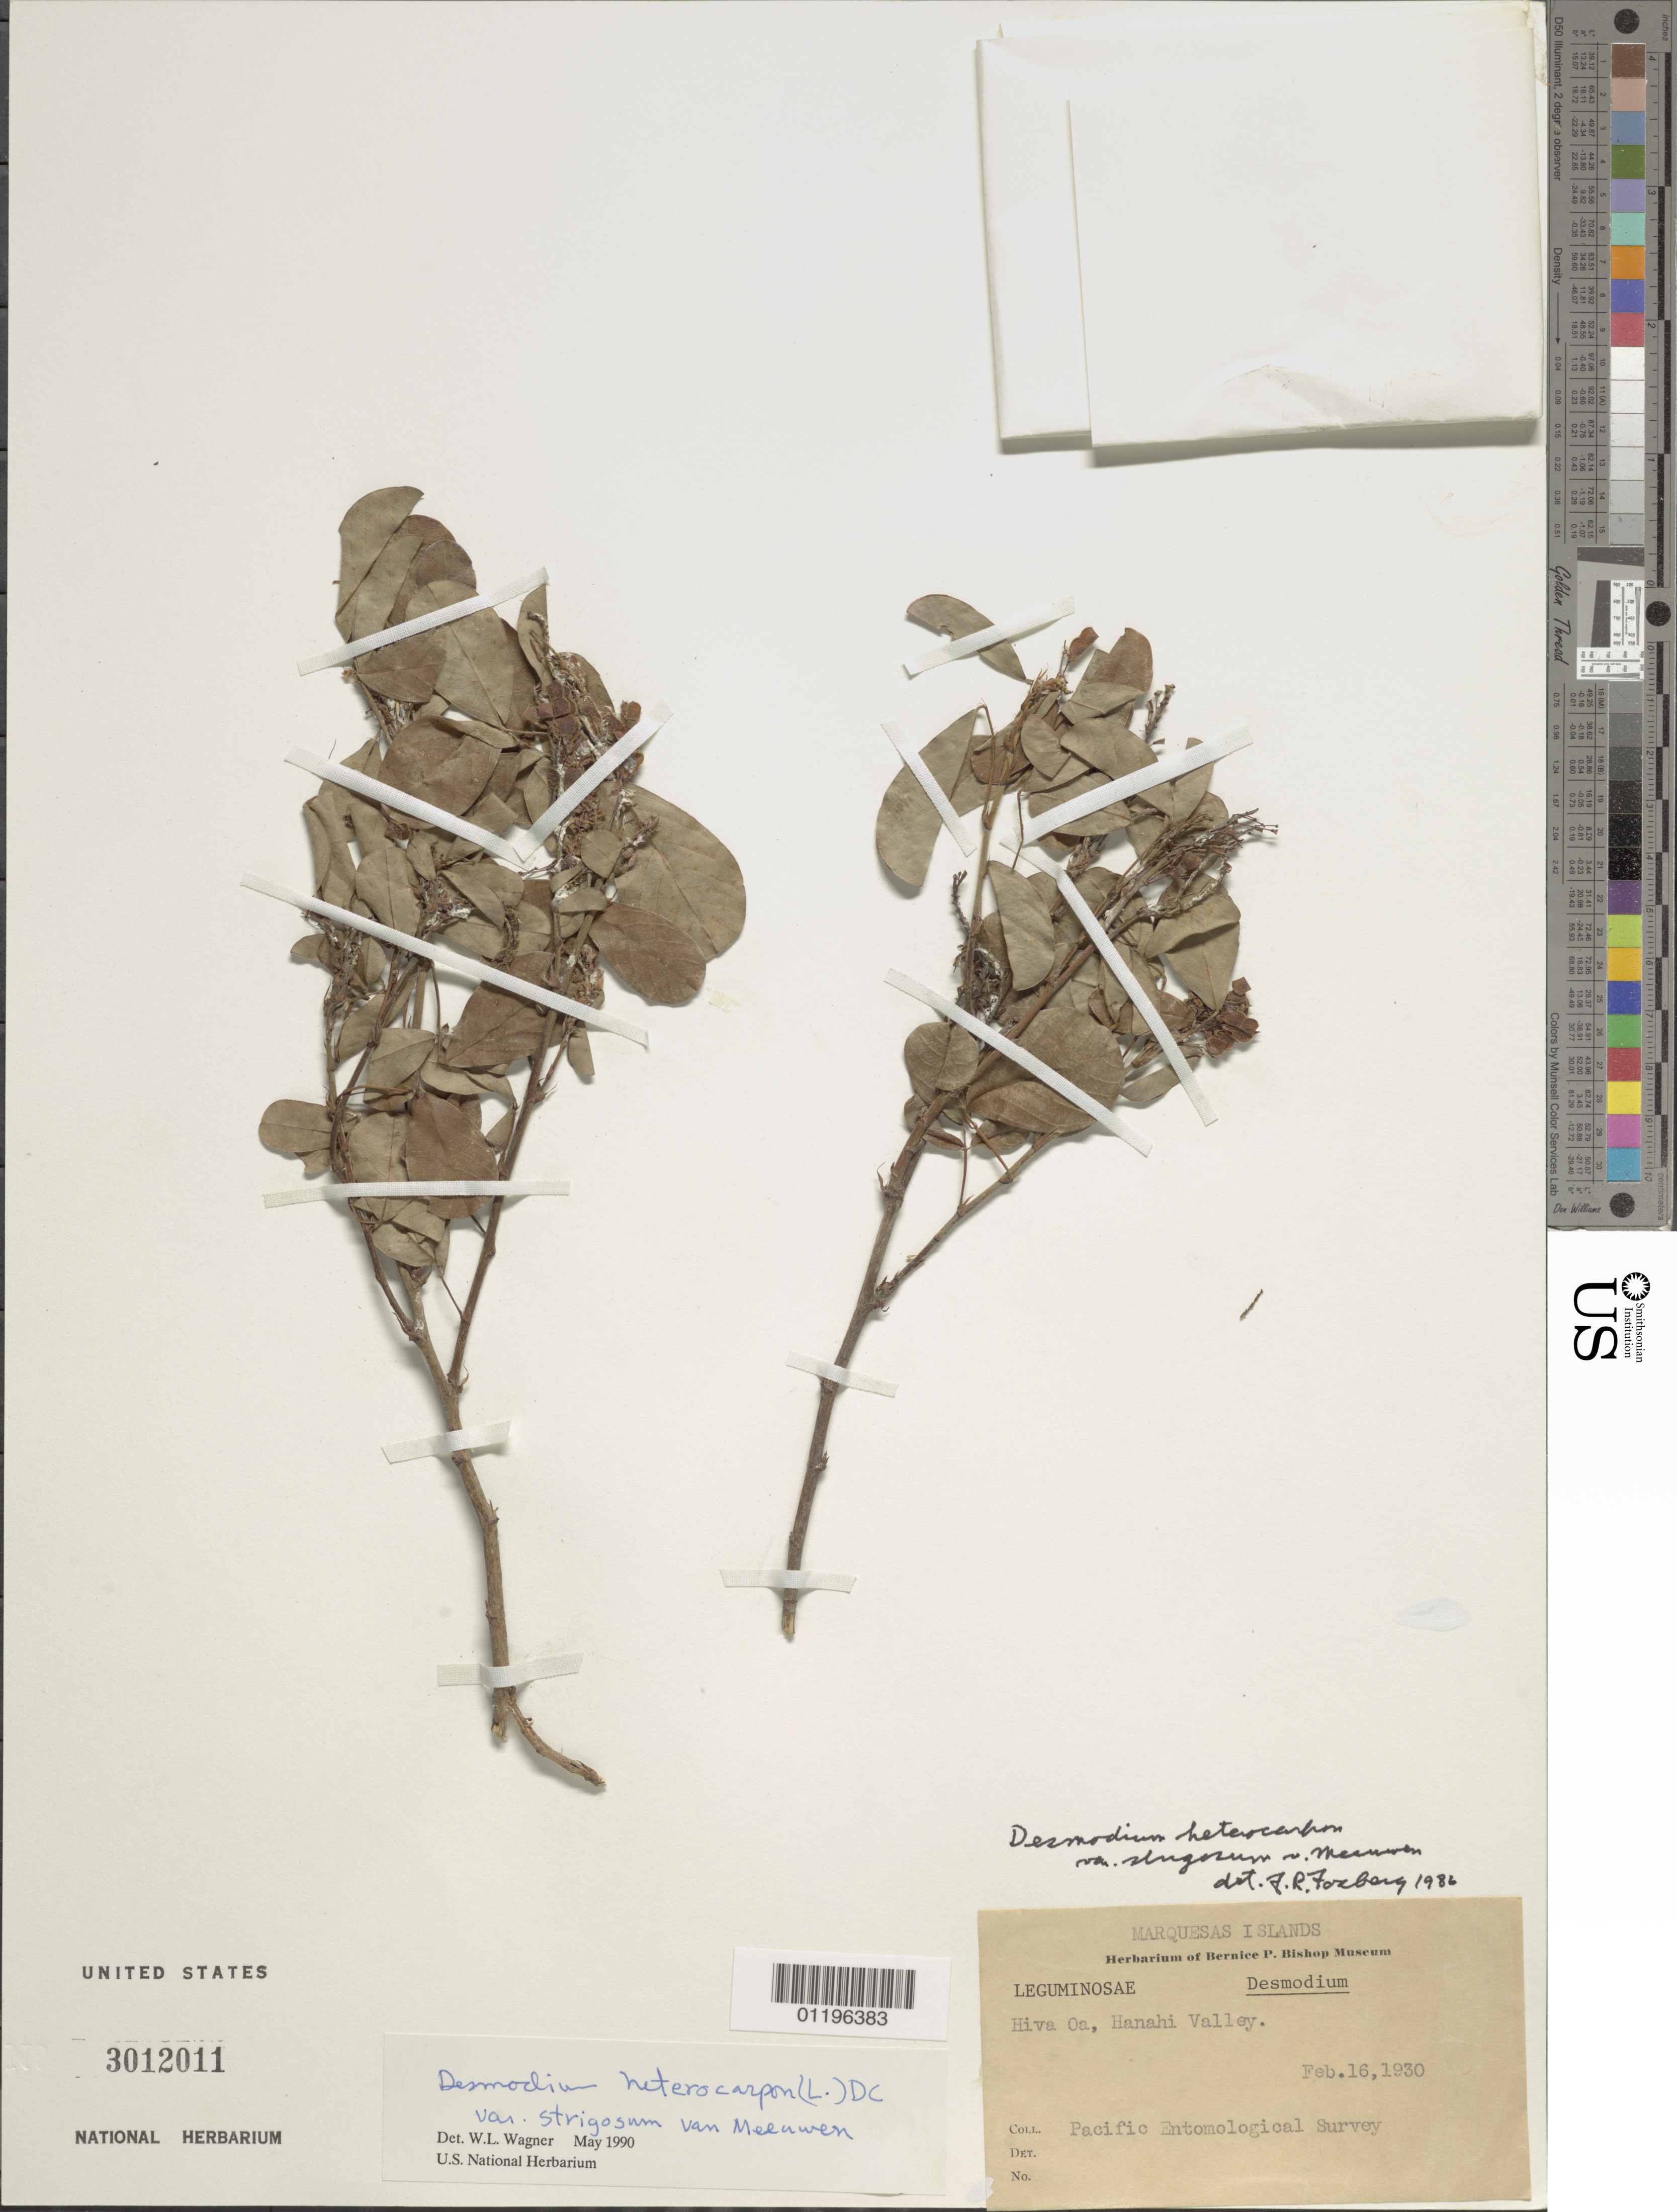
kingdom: Plantae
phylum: Tracheophyta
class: Magnoliopsida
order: Fabales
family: Fabaceae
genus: Grona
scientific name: Grona heterocarpos var. strigosa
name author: (Meeuwen) H. Ohashi & K. Ohashi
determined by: Wagner, W. L., (BOT), Smithsonian Institution - National Museum of Natural History (UNITED STATES)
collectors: Pacific Entomological Survey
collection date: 1930-02-16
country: French Polynesia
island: Hiva Oa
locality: Hanahi Valley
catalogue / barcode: US 3012011